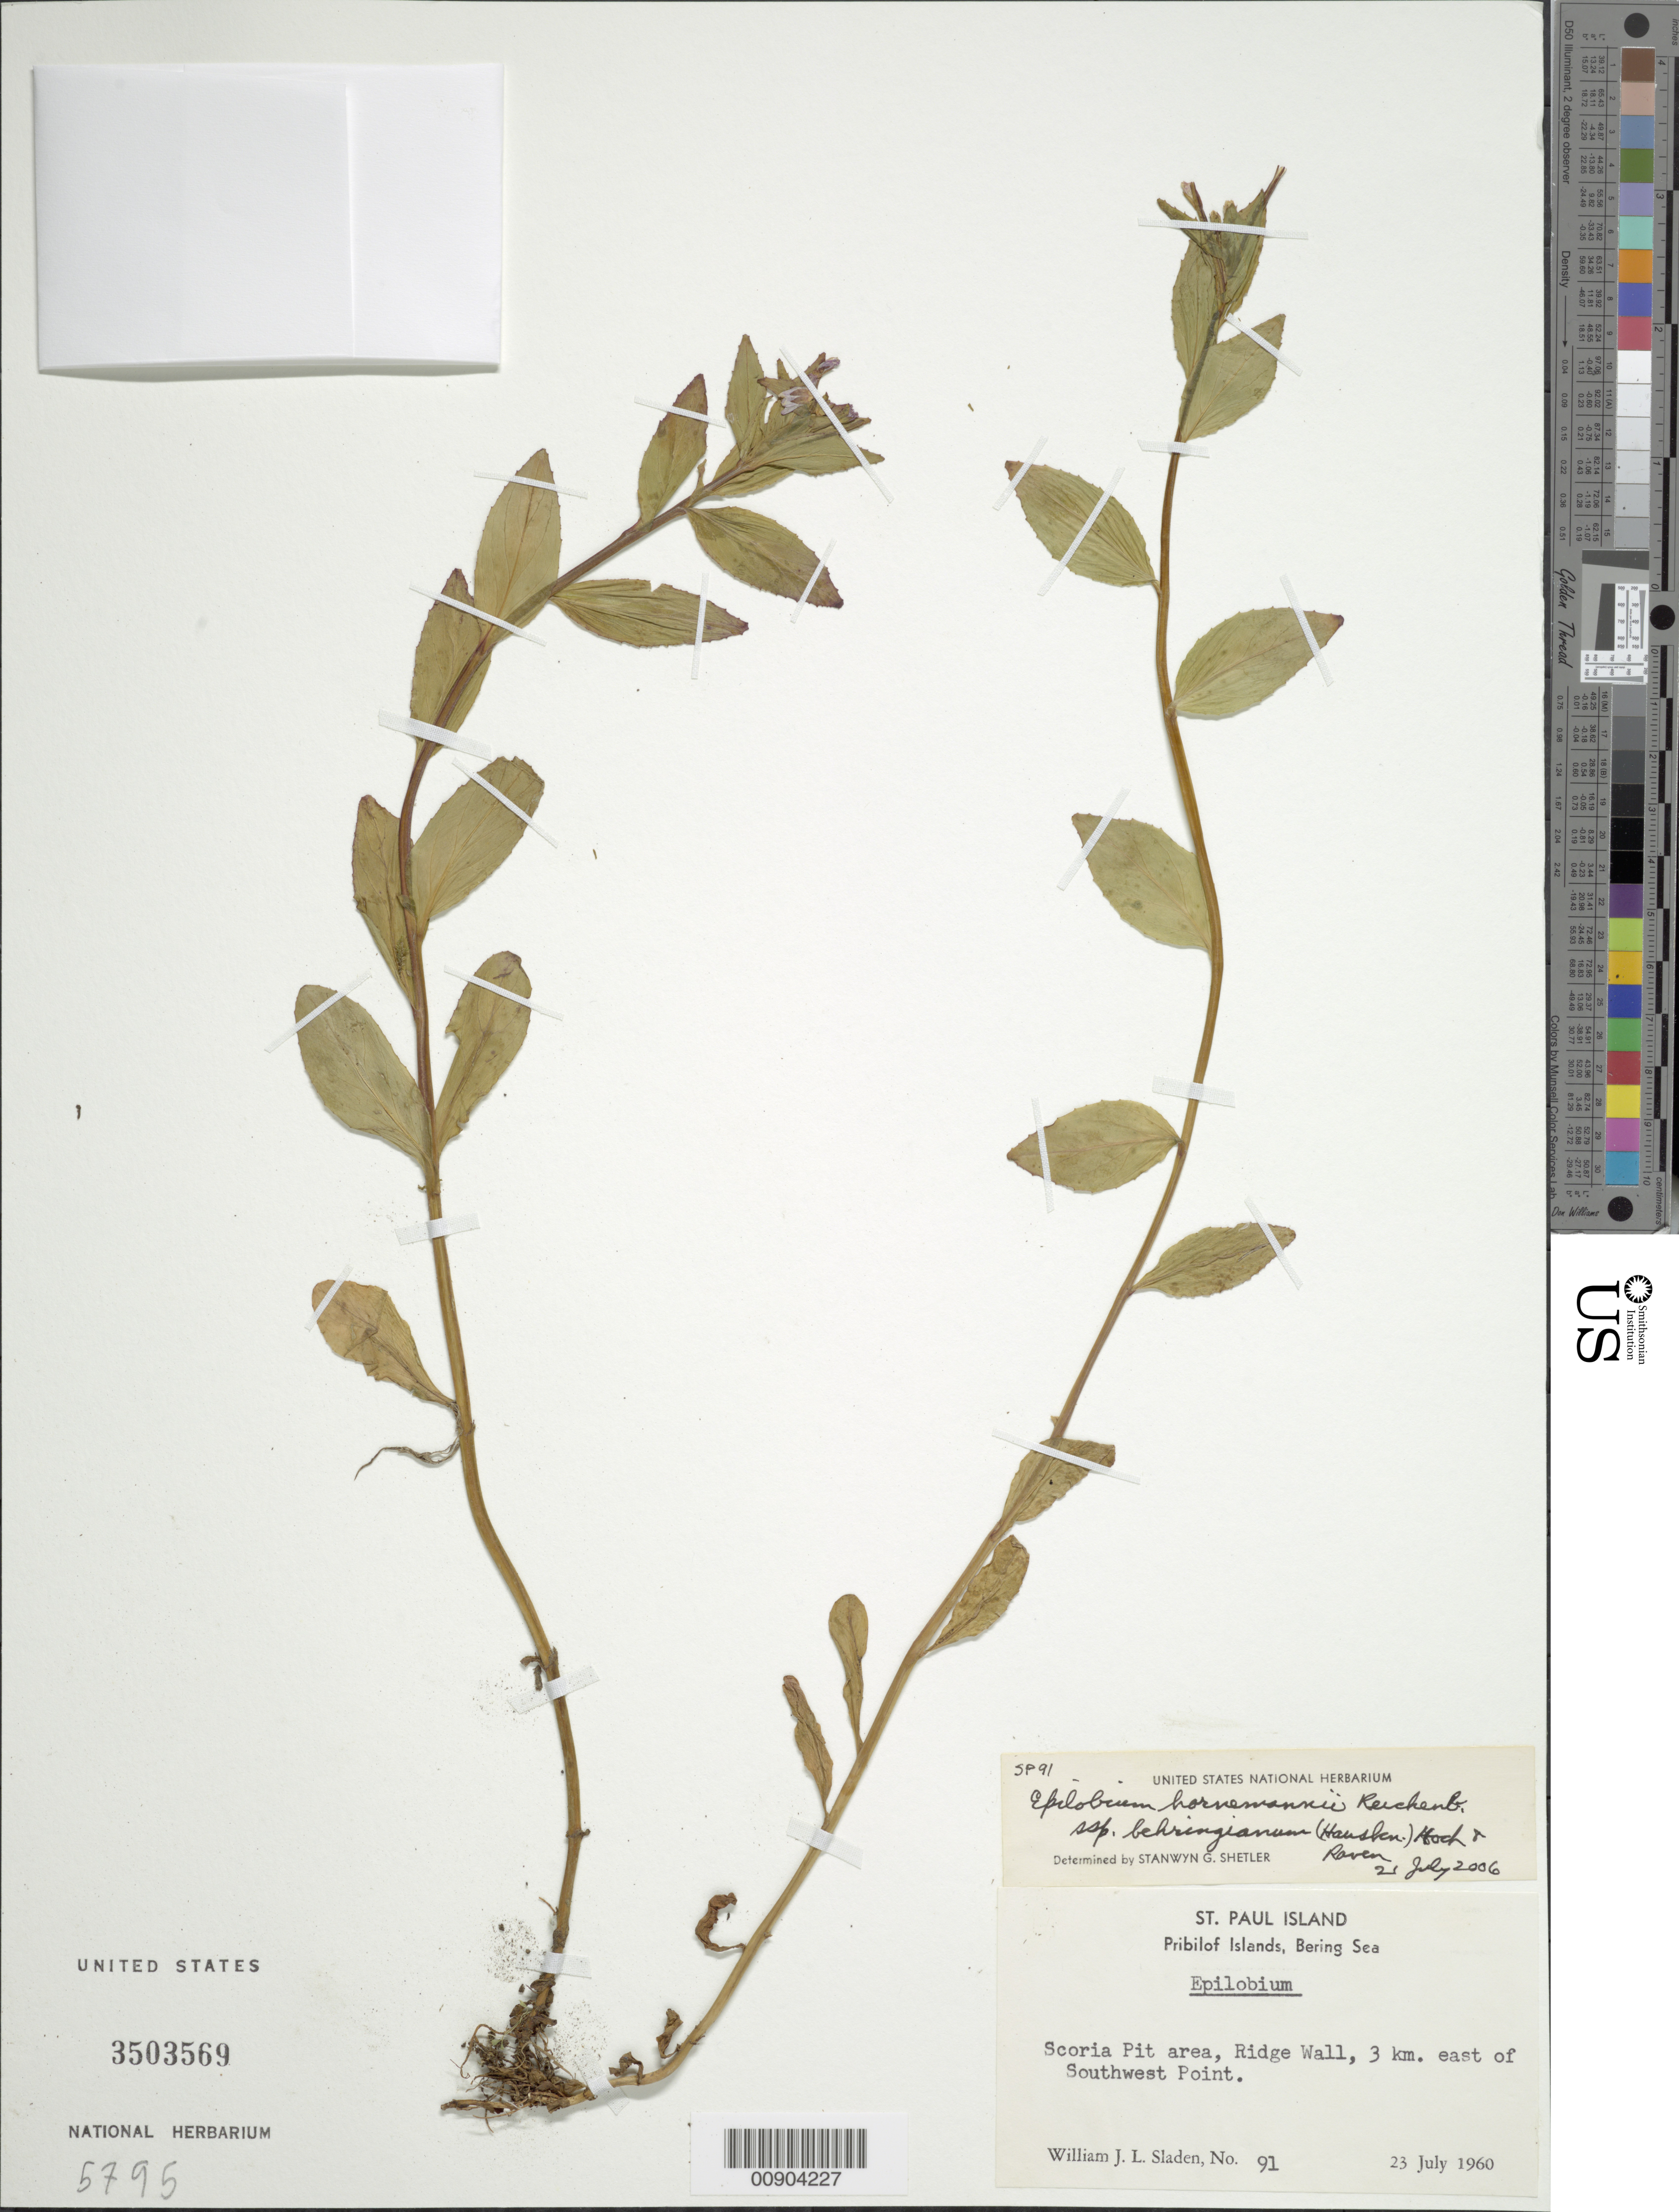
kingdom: Plantae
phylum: Tracheophyta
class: Magnoliopsida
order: Myrtales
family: Onagraceae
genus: Epilobium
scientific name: Epilobium hornemannii subsp. behringianum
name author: (Hausskn.) Hoch & P.H. Raven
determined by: Shetler, Stanwyn G., (US), NMNH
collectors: W. Sladen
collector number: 91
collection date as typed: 23 Jul 1960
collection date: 1960-07-23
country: United States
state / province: Alaska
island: St. Paul Island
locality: Scoria Pit area, Ridge Wall, 3 km. east of Southwest Point., Bering Sea, Pribilof Islands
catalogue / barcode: US 3503569